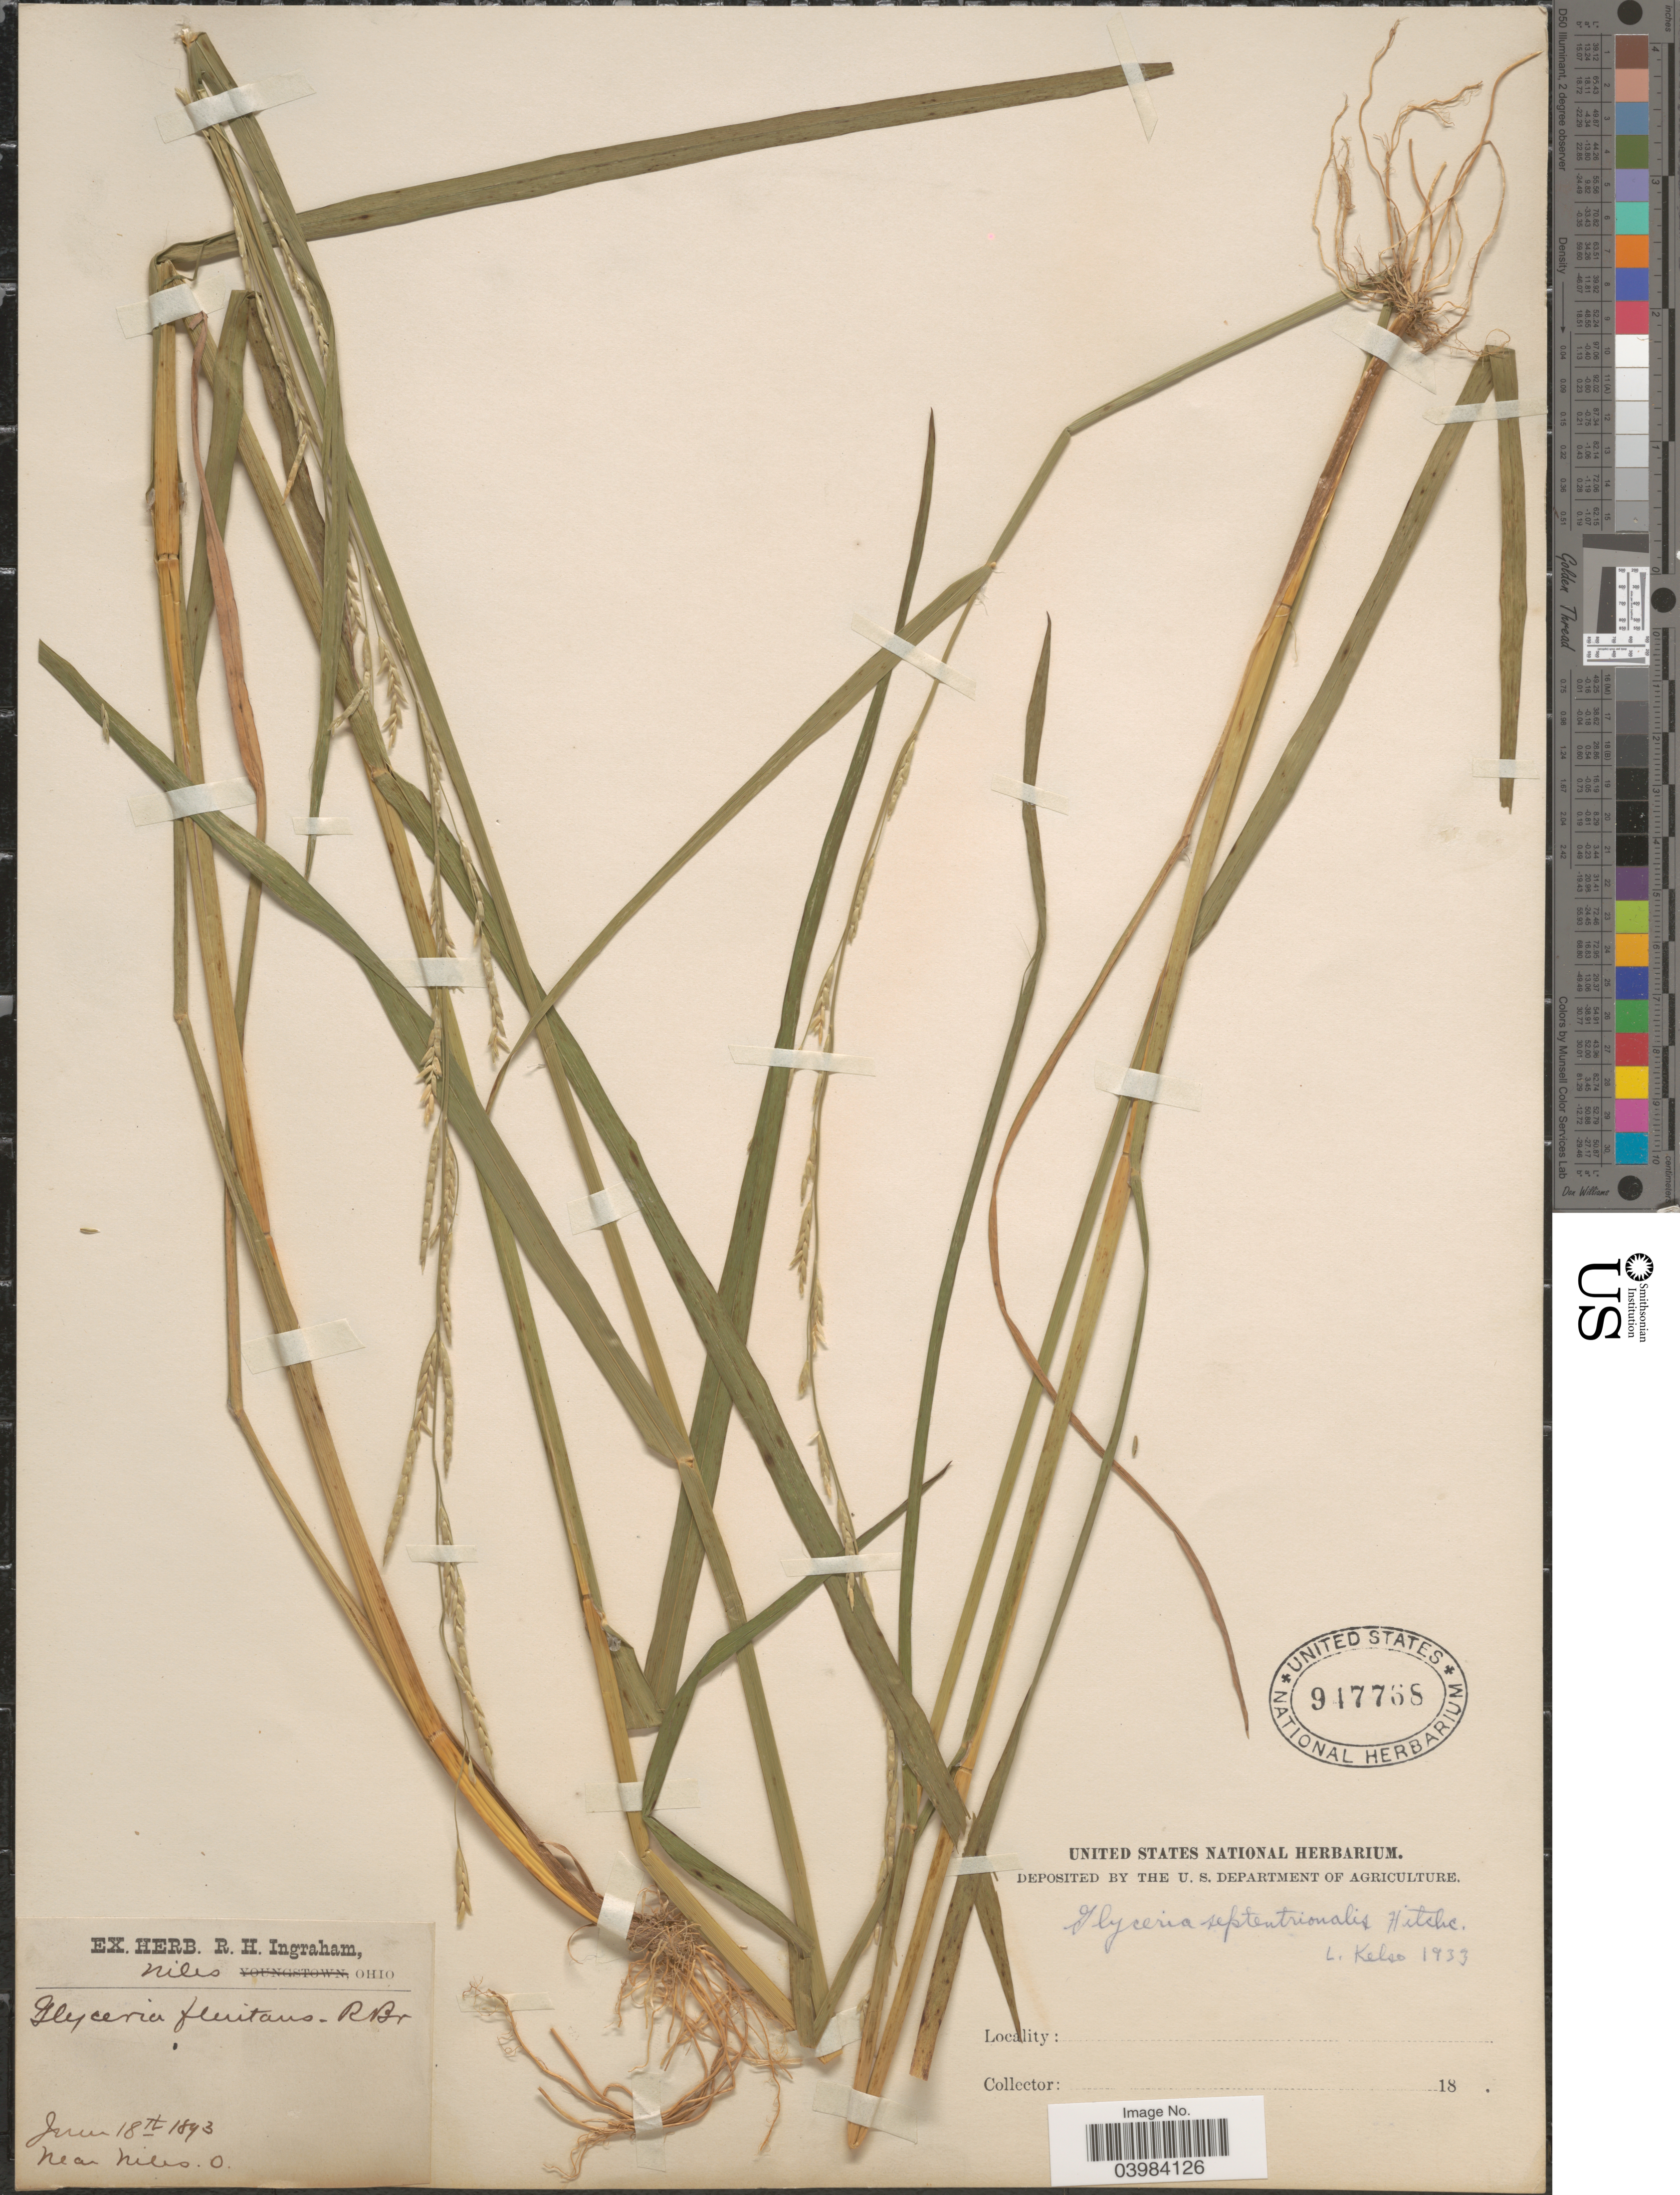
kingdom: Plantae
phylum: Tracheophyta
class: Liliopsida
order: Poales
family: Poaceae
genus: Glyceria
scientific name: Glyceria septentrionalis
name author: Hitchc.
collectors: Ex herb. R. H. Ingraham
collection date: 1893-06-18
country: United States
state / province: Ohio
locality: Near Miles.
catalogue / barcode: US 947768